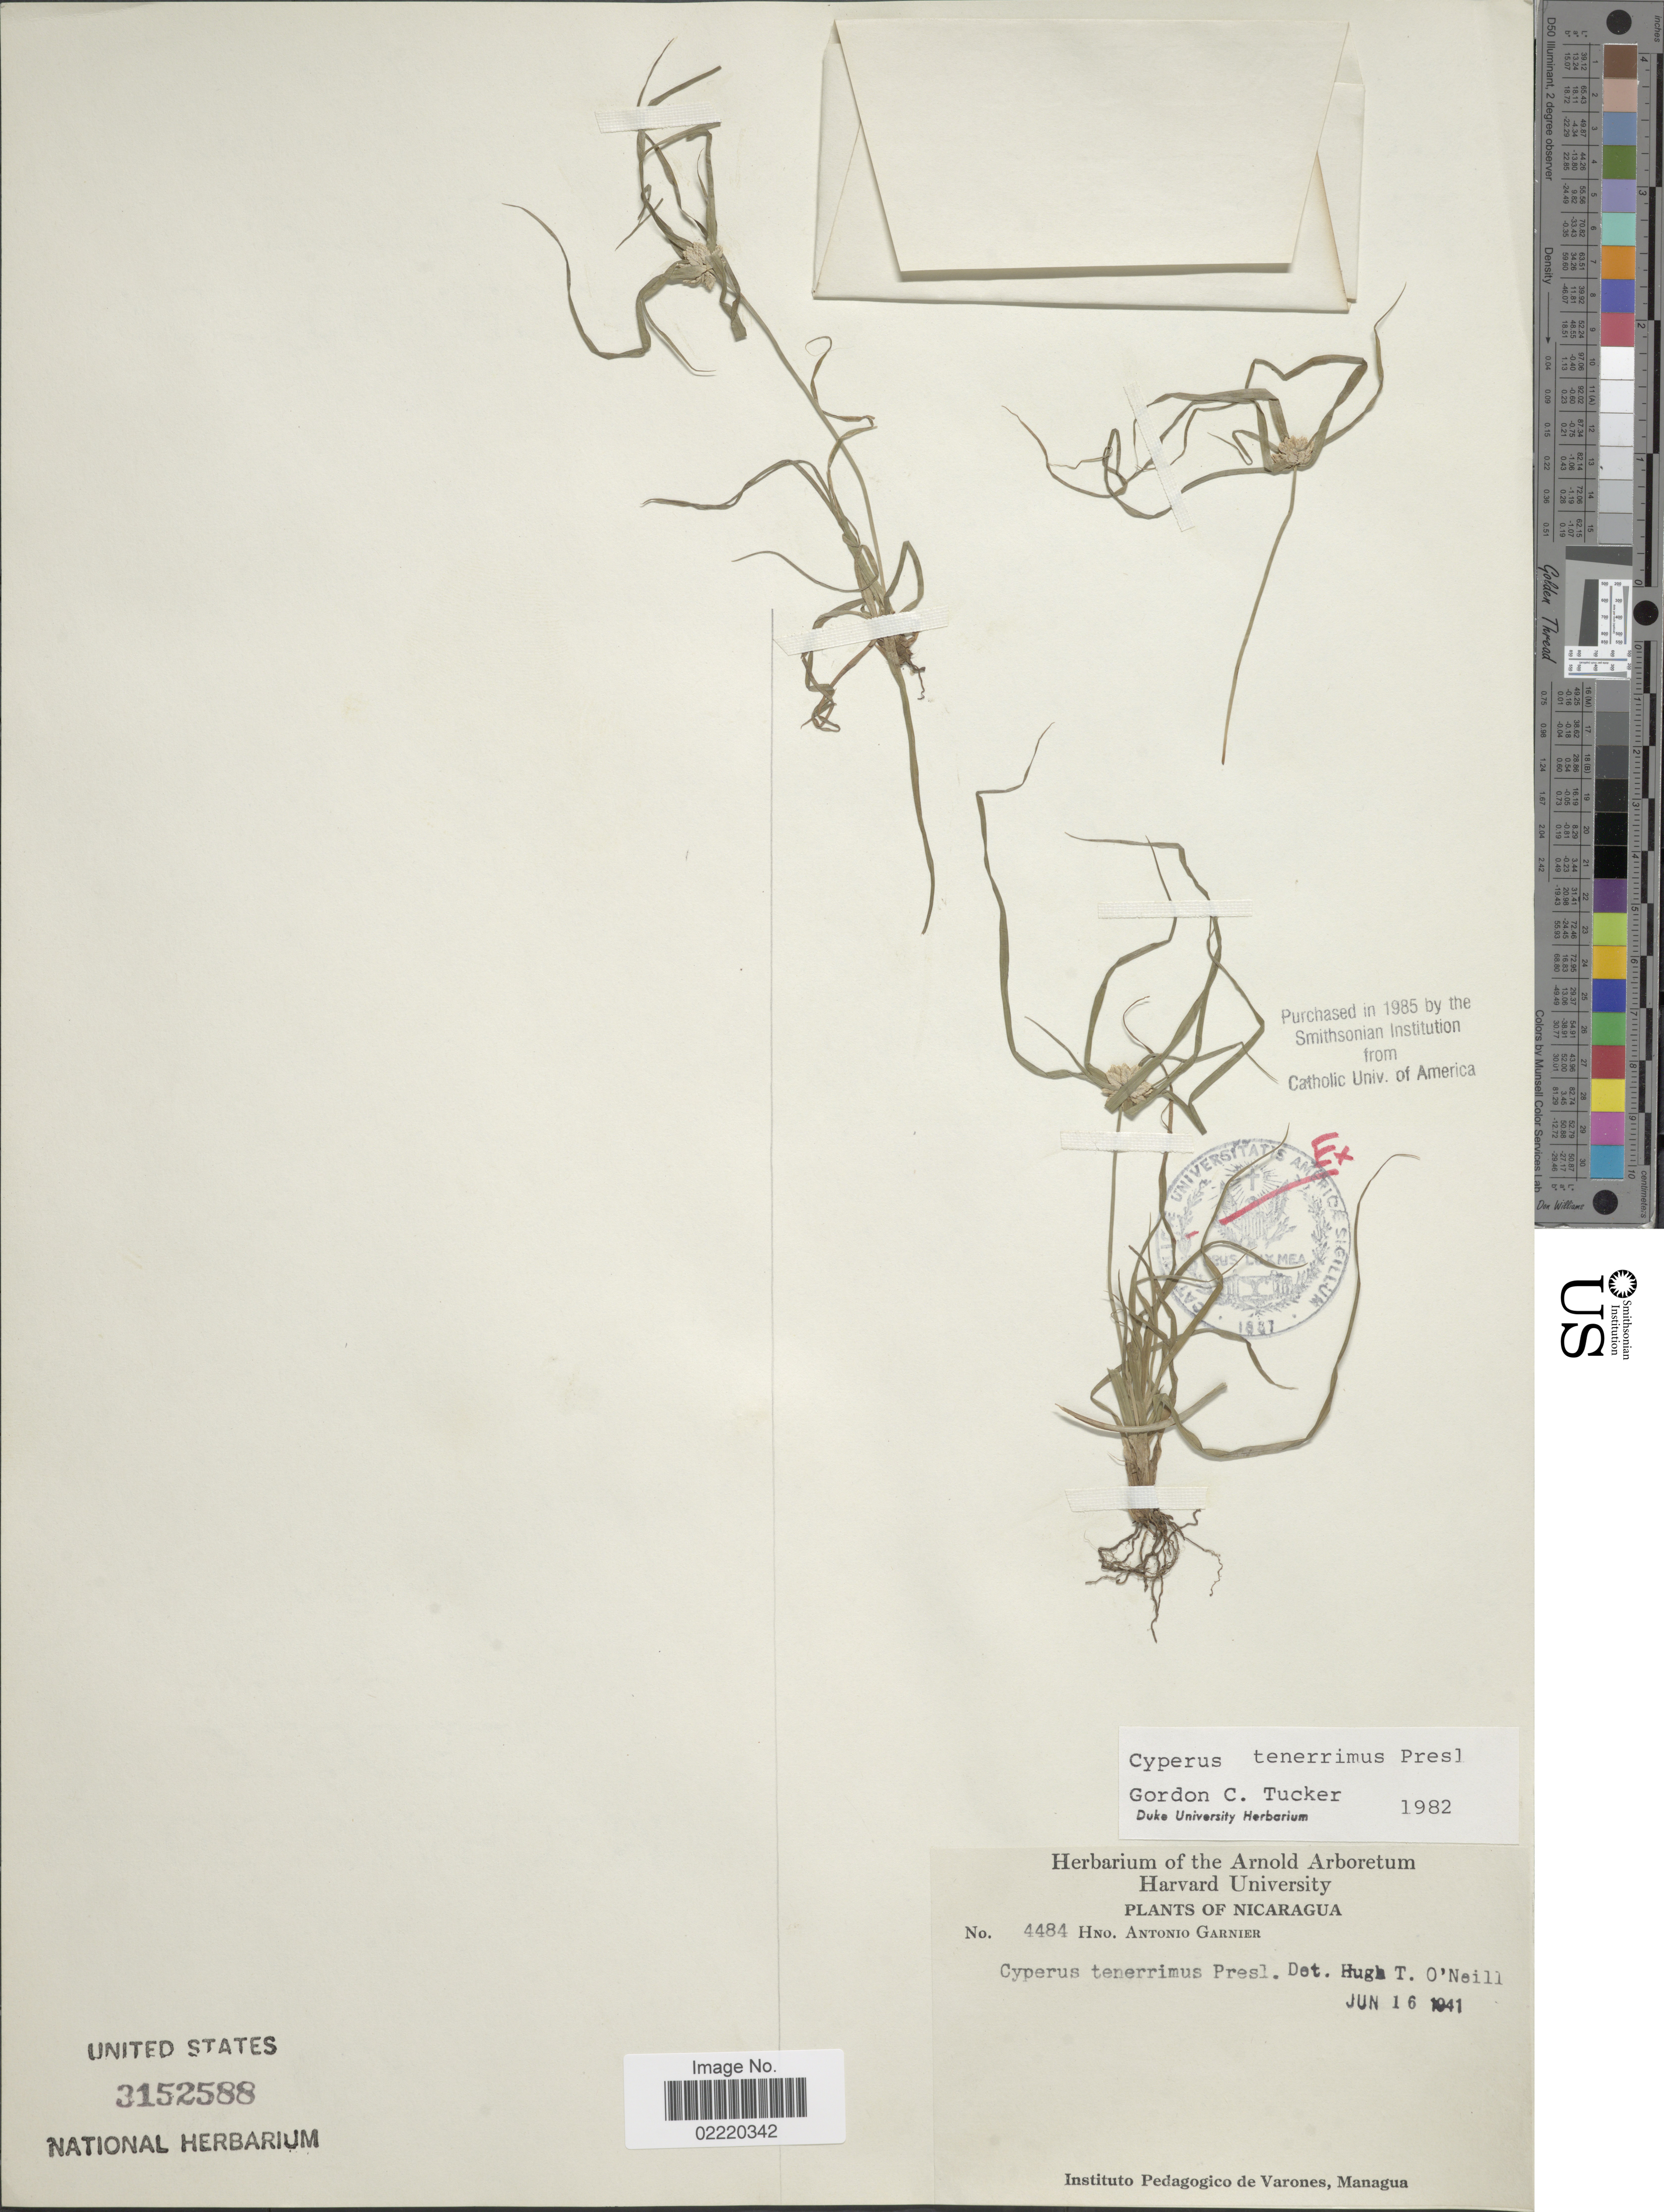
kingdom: Plantae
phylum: Tracheophyta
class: Liliopsida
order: Poales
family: Cyperaceae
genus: Cyperus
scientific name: Cyperus tenerrimus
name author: J. Presl & C. Presl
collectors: Bro. A. Garnier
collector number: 4484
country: Nicaragua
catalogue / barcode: US 3152588